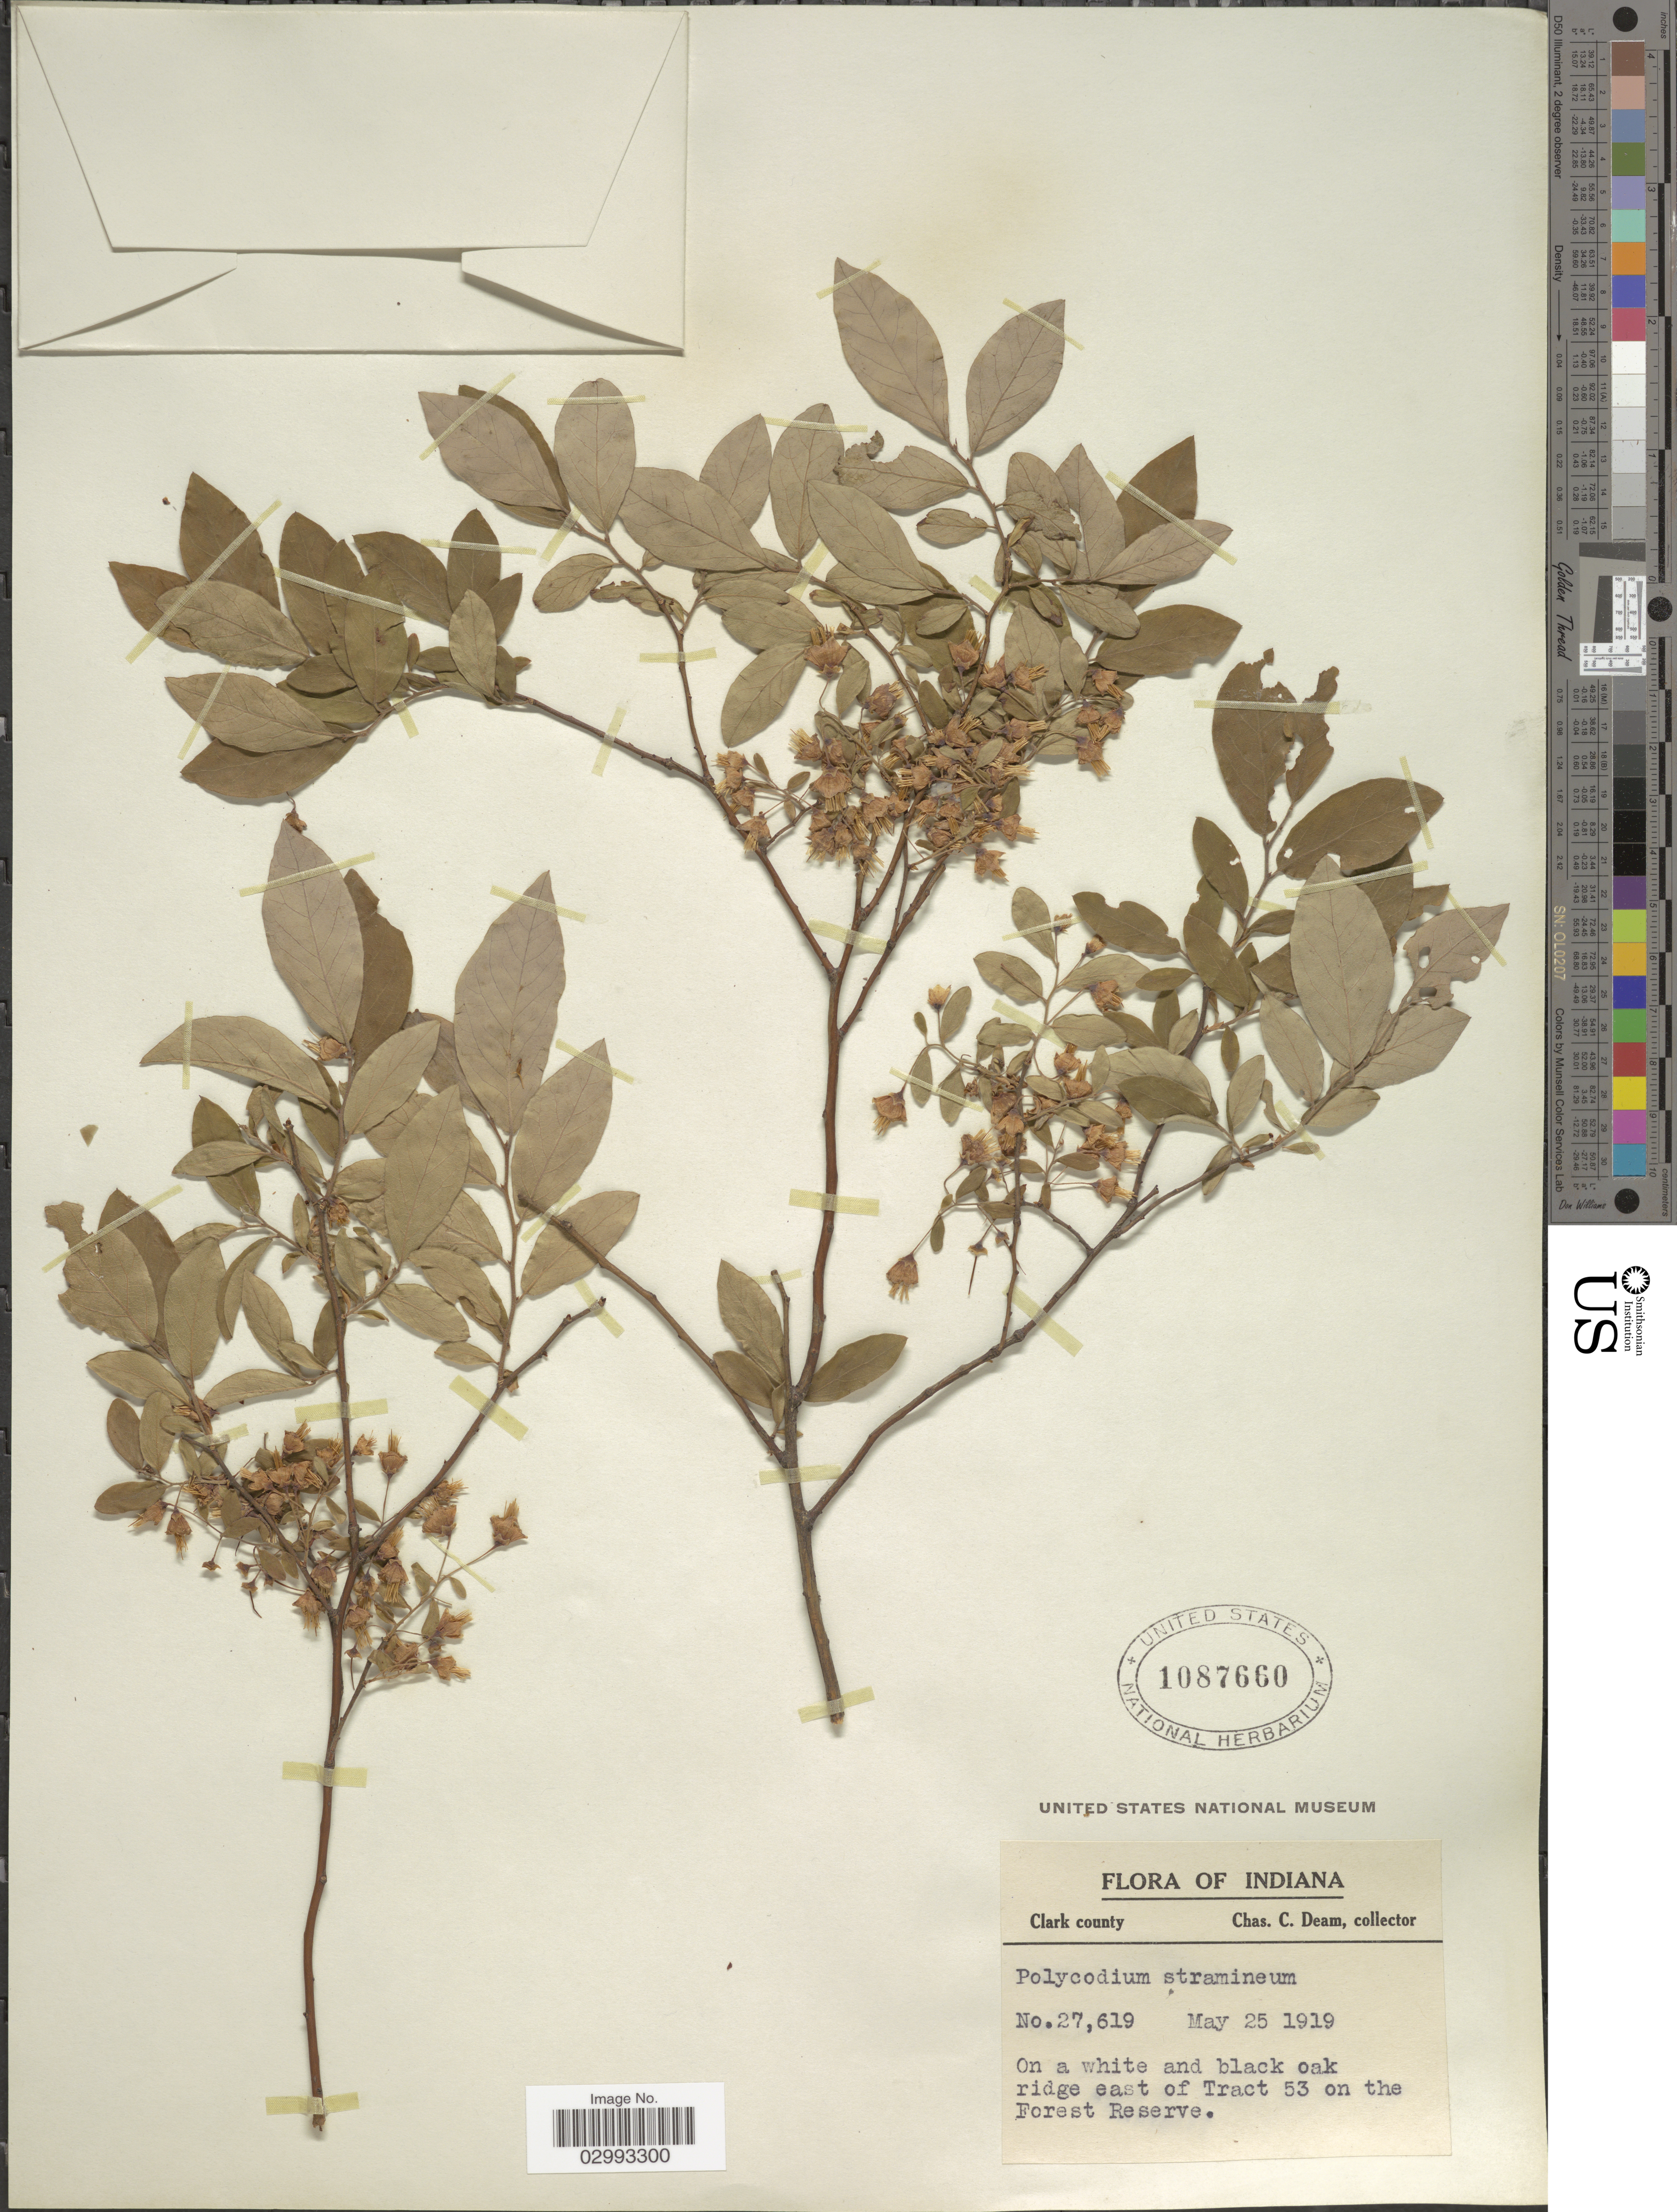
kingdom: Plantae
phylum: Tracheophyta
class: Magnoliopsida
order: Ericales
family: Ericaceae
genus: Polycodium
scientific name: Polycodium stamineum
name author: (L.) Greene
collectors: C. C. Deam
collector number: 27619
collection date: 1919-05-25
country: United States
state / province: Indiana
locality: Clark county. On a white and black oak ridge east of Tract 53 on the Forest Reserve.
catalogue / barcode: US 1087660